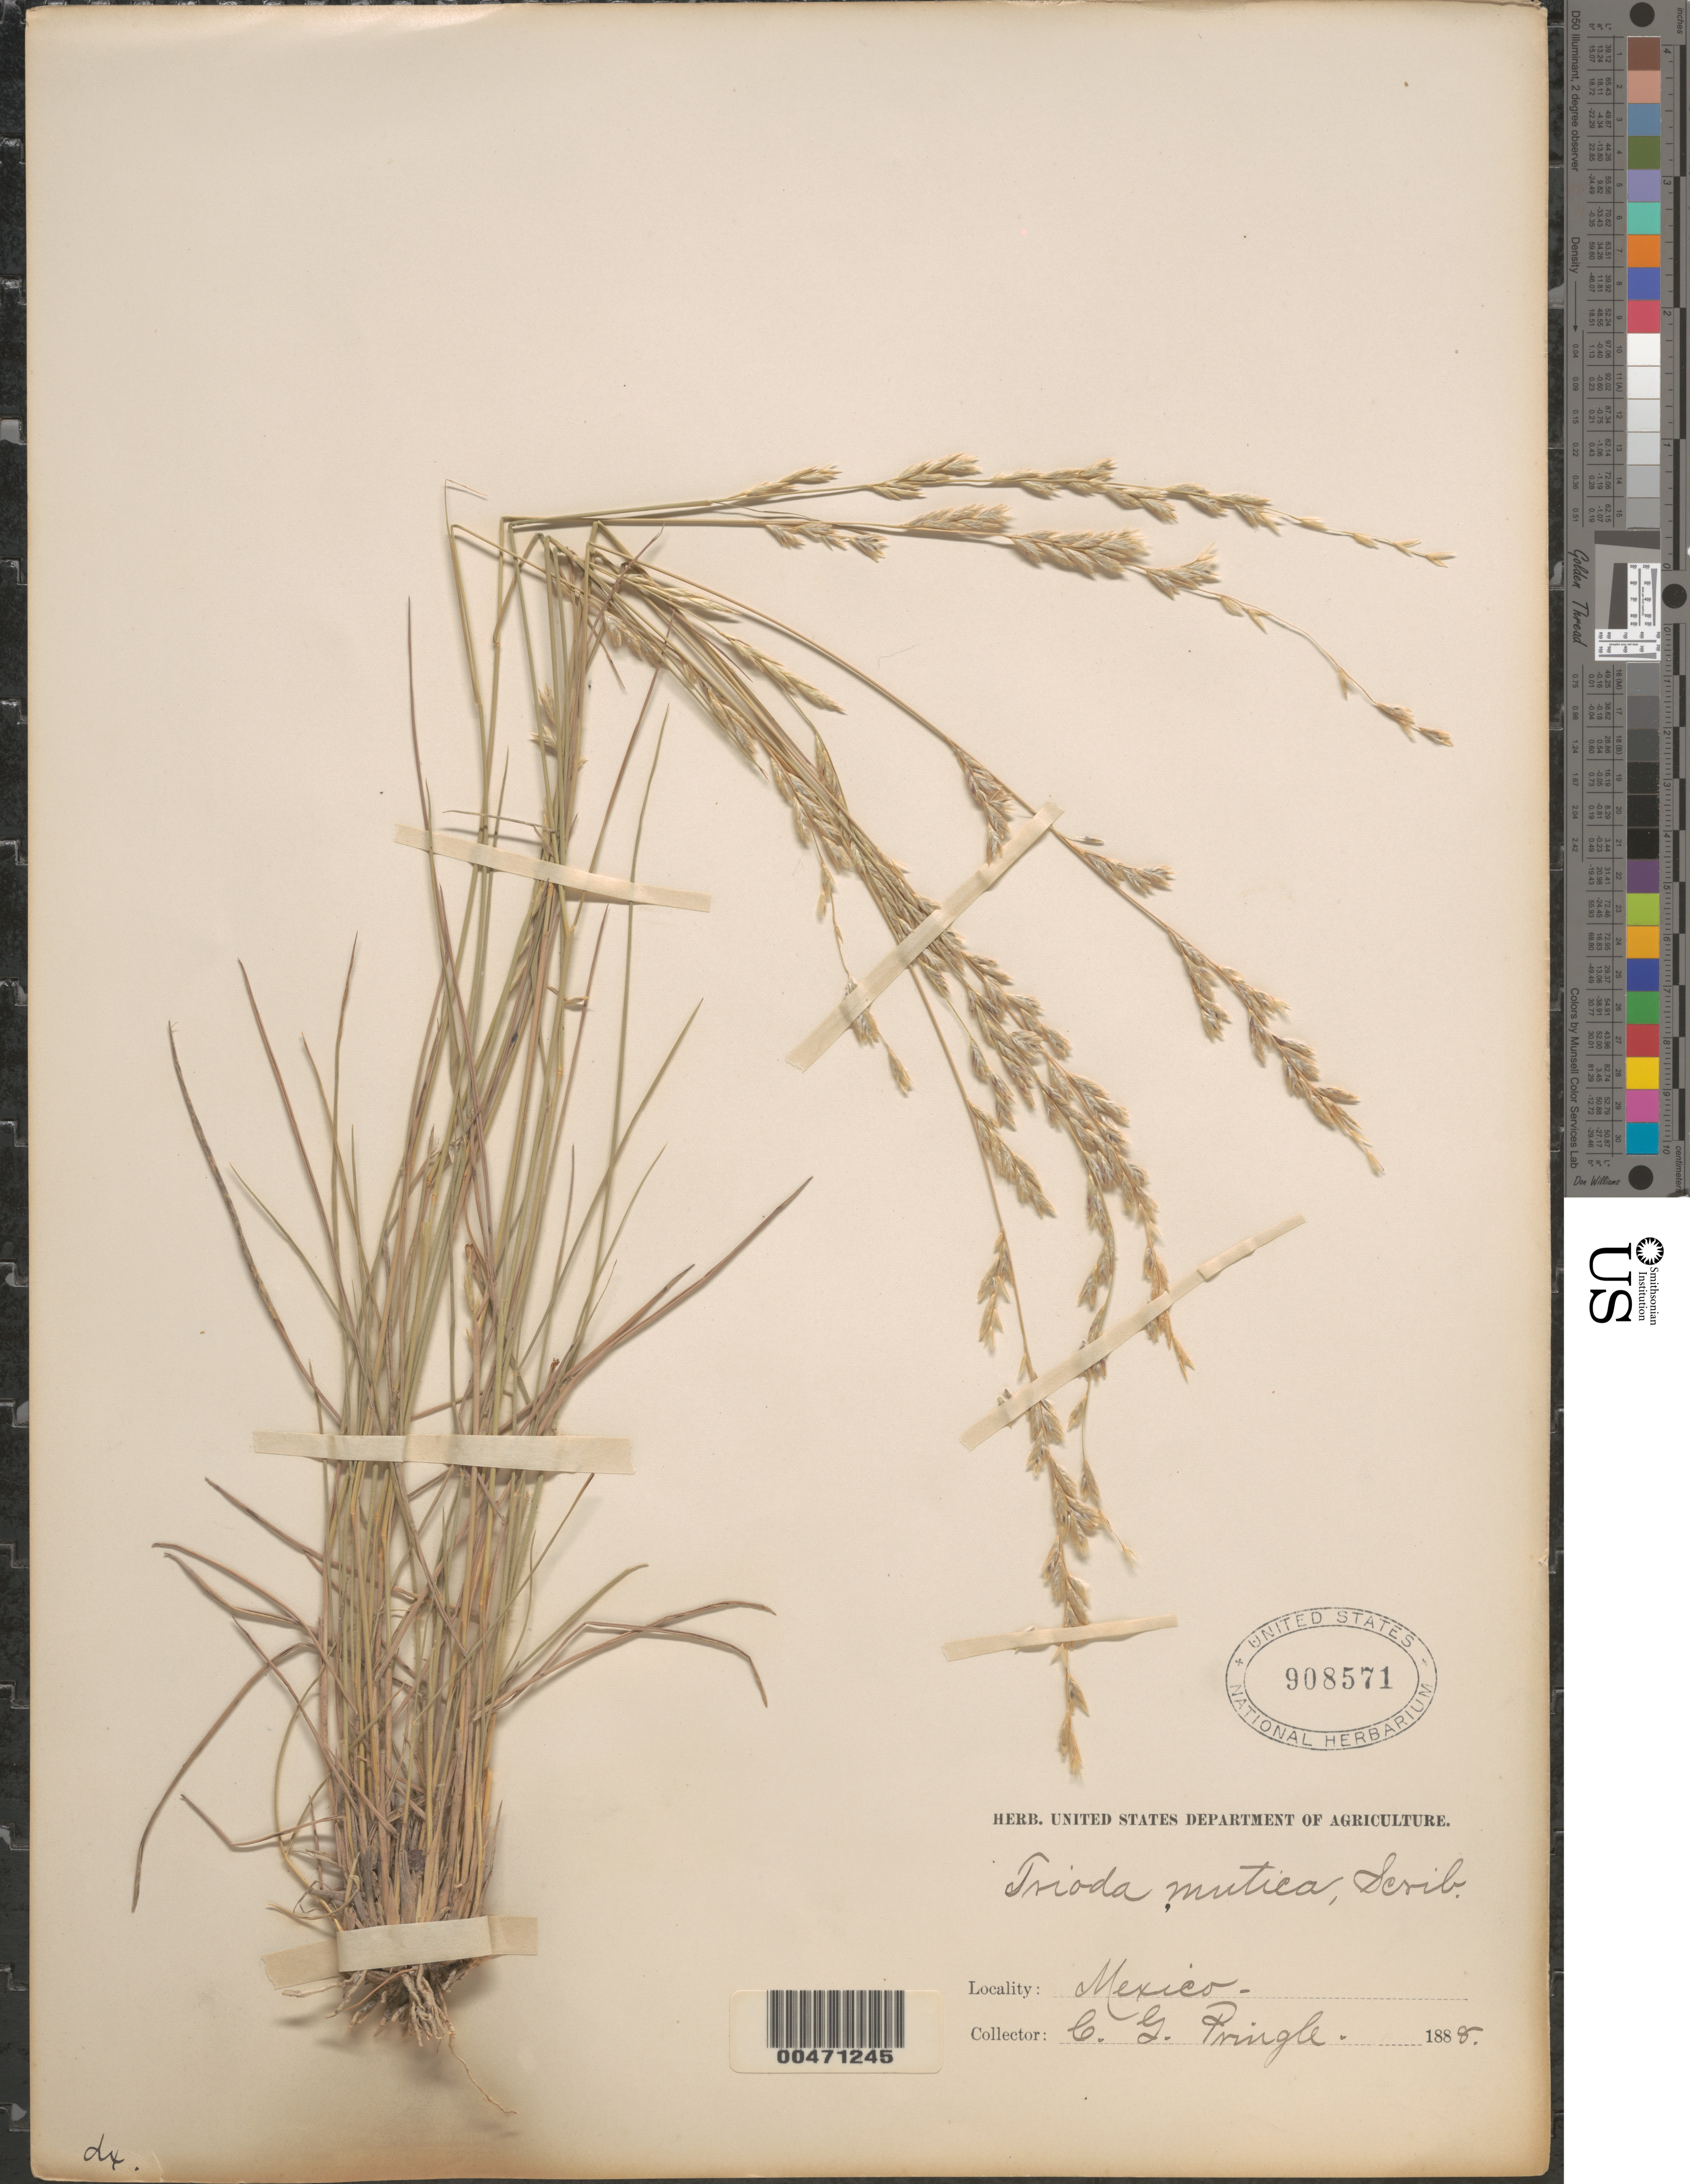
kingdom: Plantae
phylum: Tracheophyta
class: Liliopsida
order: Poales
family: Poaceae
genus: Tridens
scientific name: Tridens muticus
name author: (Torr.) Nash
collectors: C. G. Pringle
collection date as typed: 1888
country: Mexico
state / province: Durango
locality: San Ramon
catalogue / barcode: US 908571